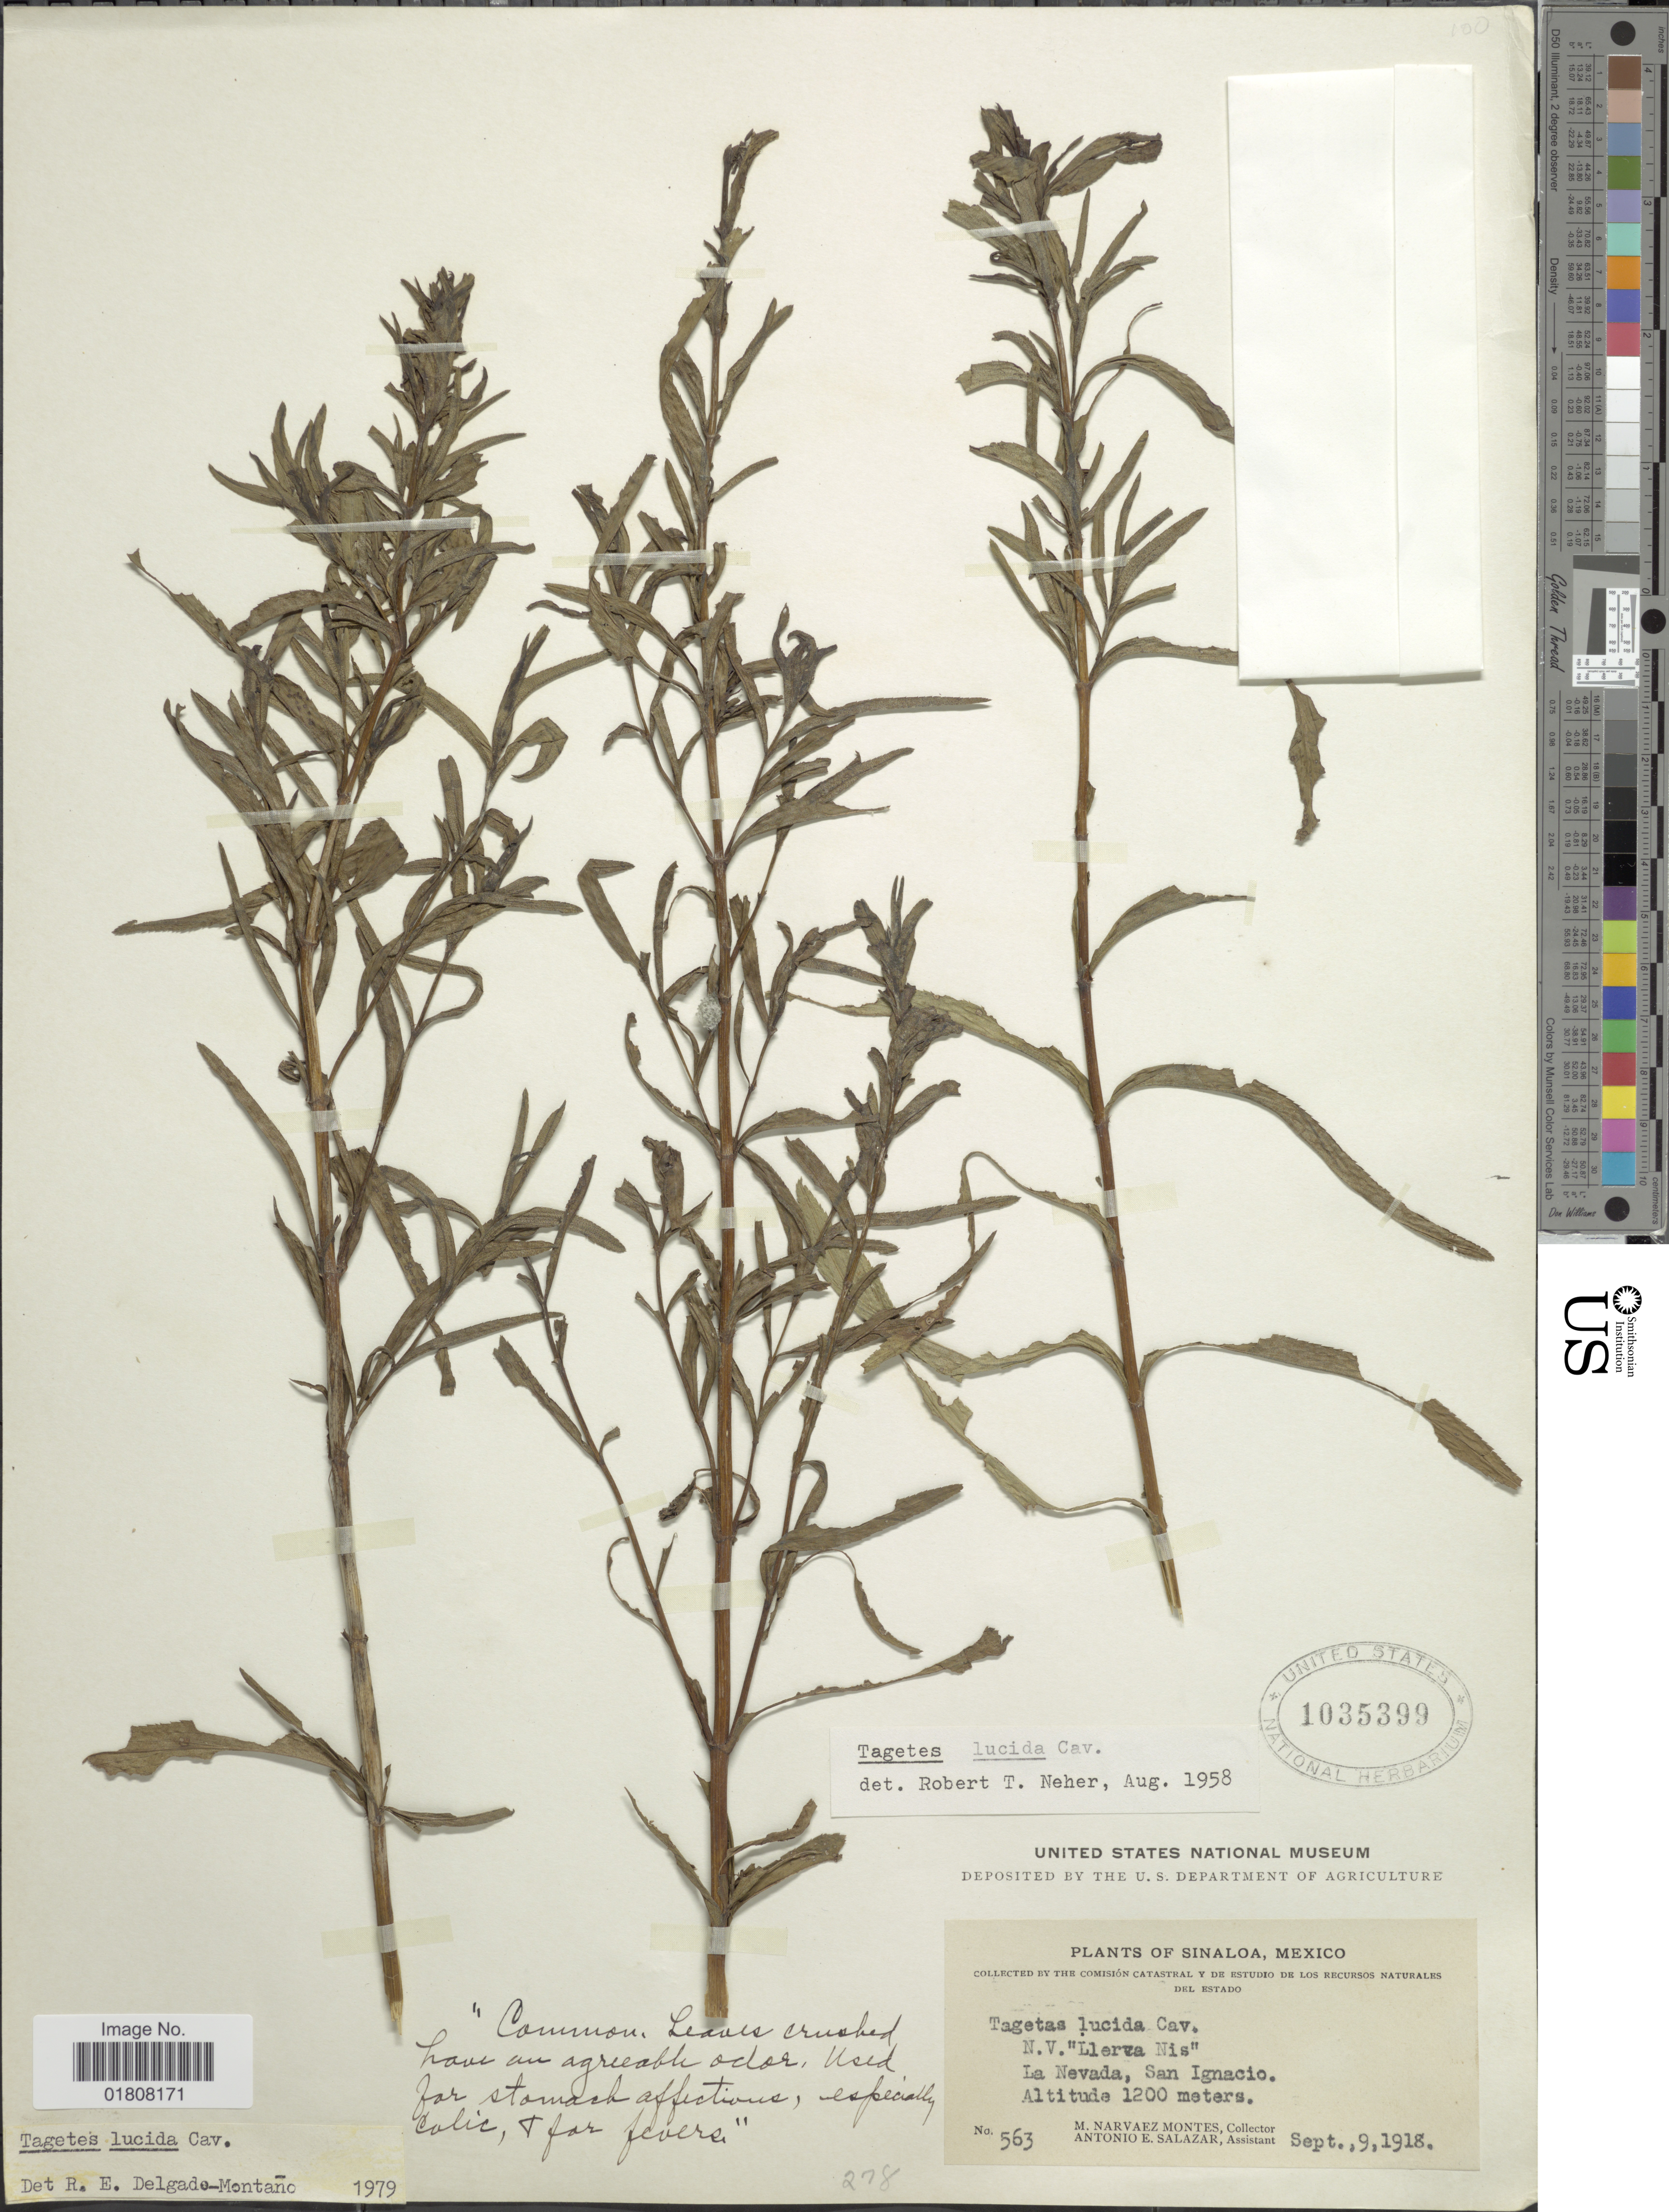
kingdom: Plantae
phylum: Tracheophyta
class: Magnoliopsida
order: Asterales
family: Asteraceae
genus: Tagetes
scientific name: Tagetes lucida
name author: Cav.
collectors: M. Narvaez-Montes & A. E. Salazar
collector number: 563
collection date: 1918-09-09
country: Mexico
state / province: Sinaloa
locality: La Nevada, San Ignacio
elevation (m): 1200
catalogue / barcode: US 1035399